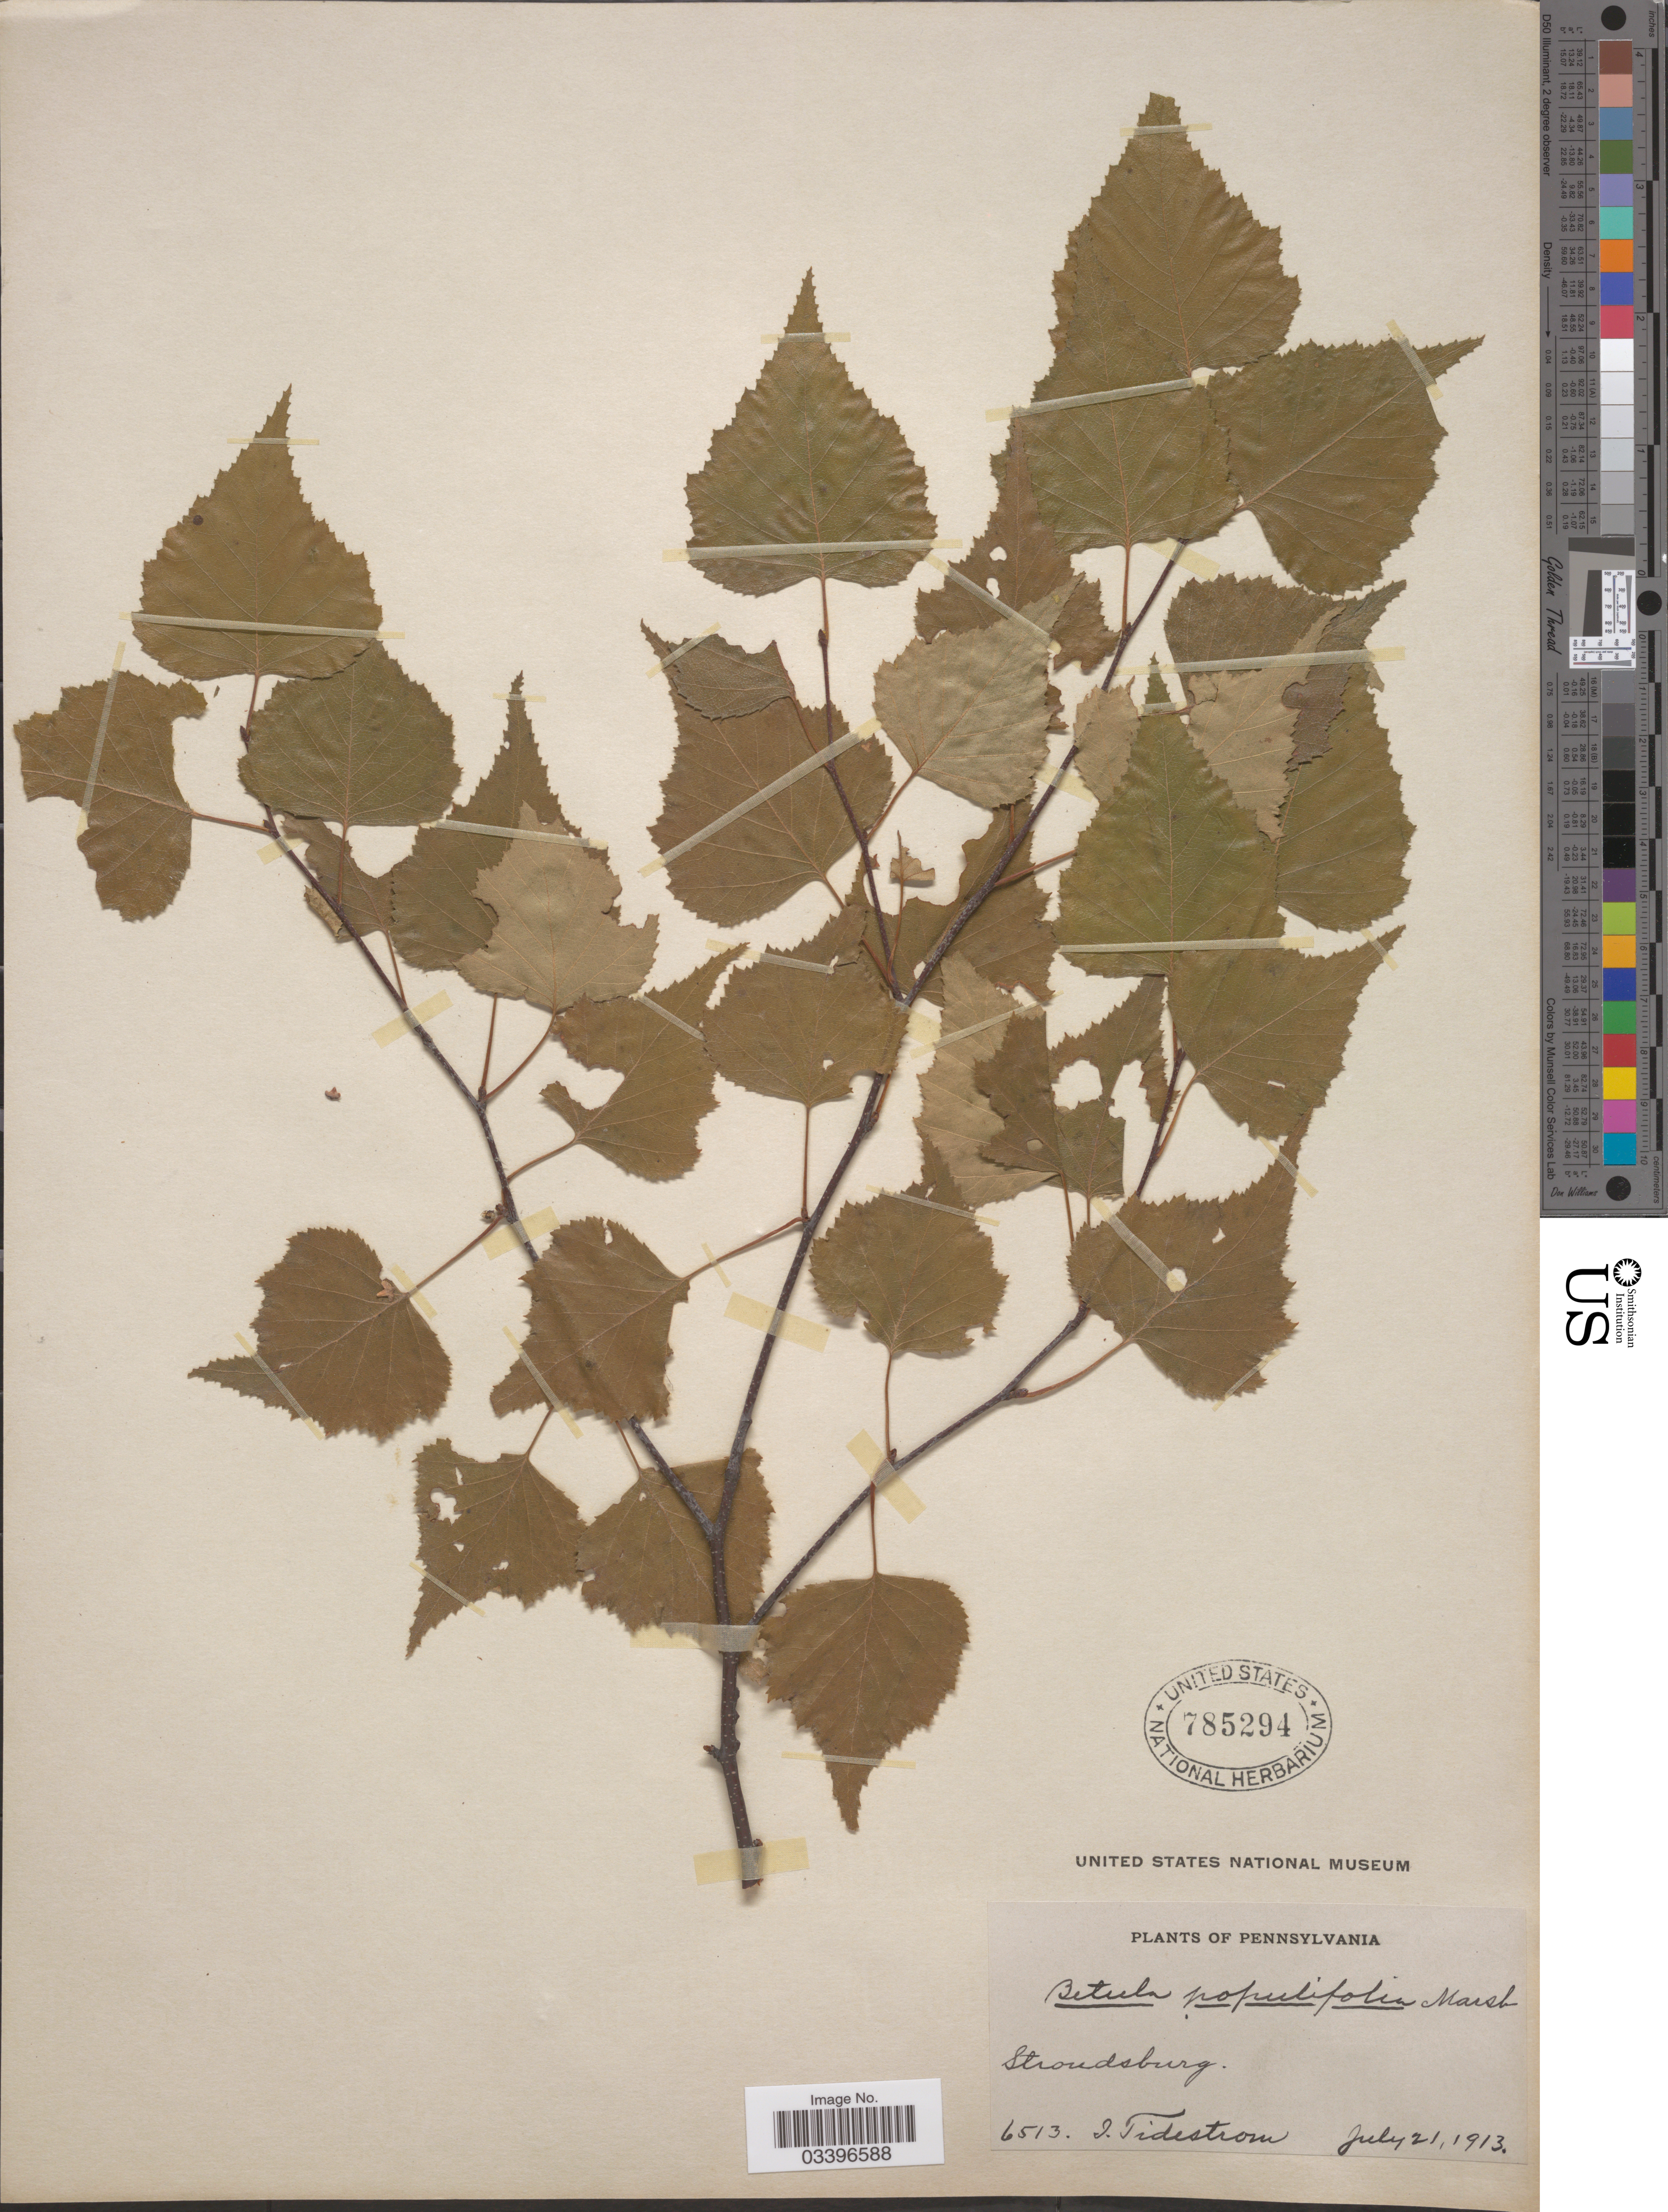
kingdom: Plantae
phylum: Tracheophyta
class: Magnoliopsida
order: Fagales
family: Betulaceae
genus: Betula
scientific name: Betula populifolia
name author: Marshall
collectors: I. F. Tidestrom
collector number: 6513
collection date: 1913-07-21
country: United States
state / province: Pennsylvania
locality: Stroudsburg.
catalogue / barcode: US 785294